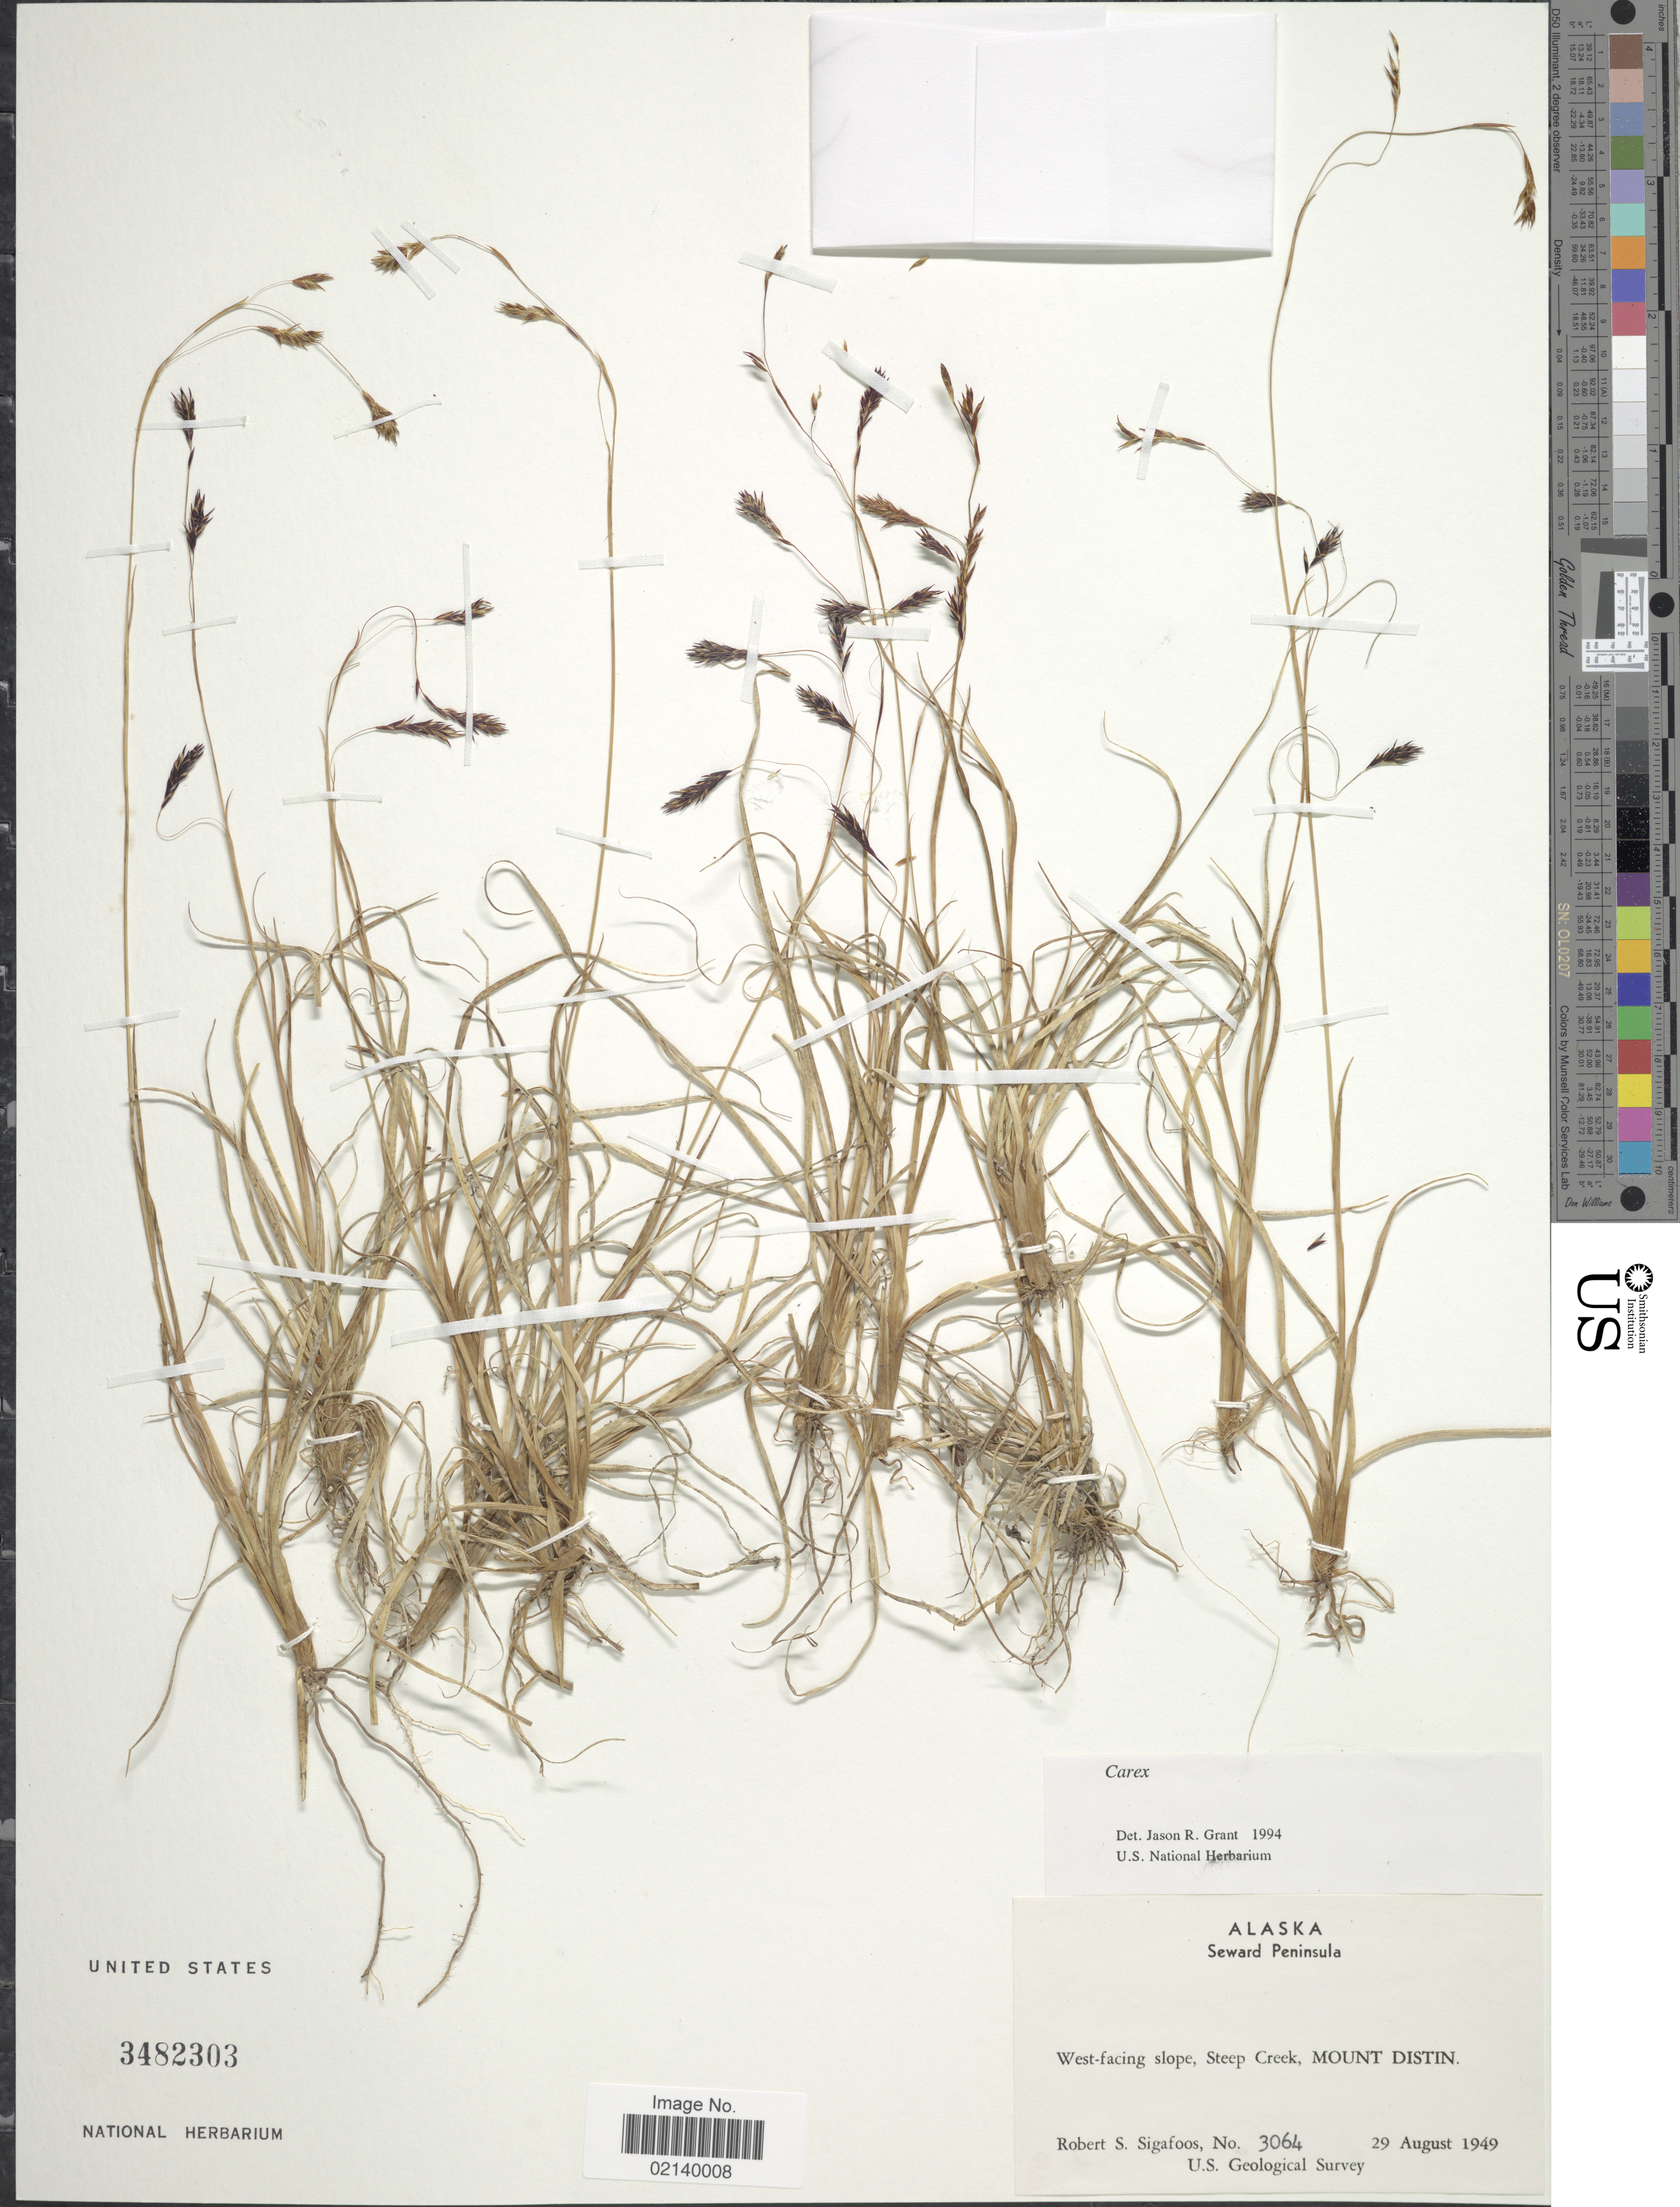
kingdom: Plantae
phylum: Tracheophyta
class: Liliopsida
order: Poales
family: Cyperaceae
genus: Carex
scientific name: Carex sp.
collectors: R. Sigafoos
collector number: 3064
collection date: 1949-08-29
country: United States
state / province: Alaska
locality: Seward Peninsula, west-facing slope, Steep Creek, Mount Distin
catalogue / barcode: US 3482303